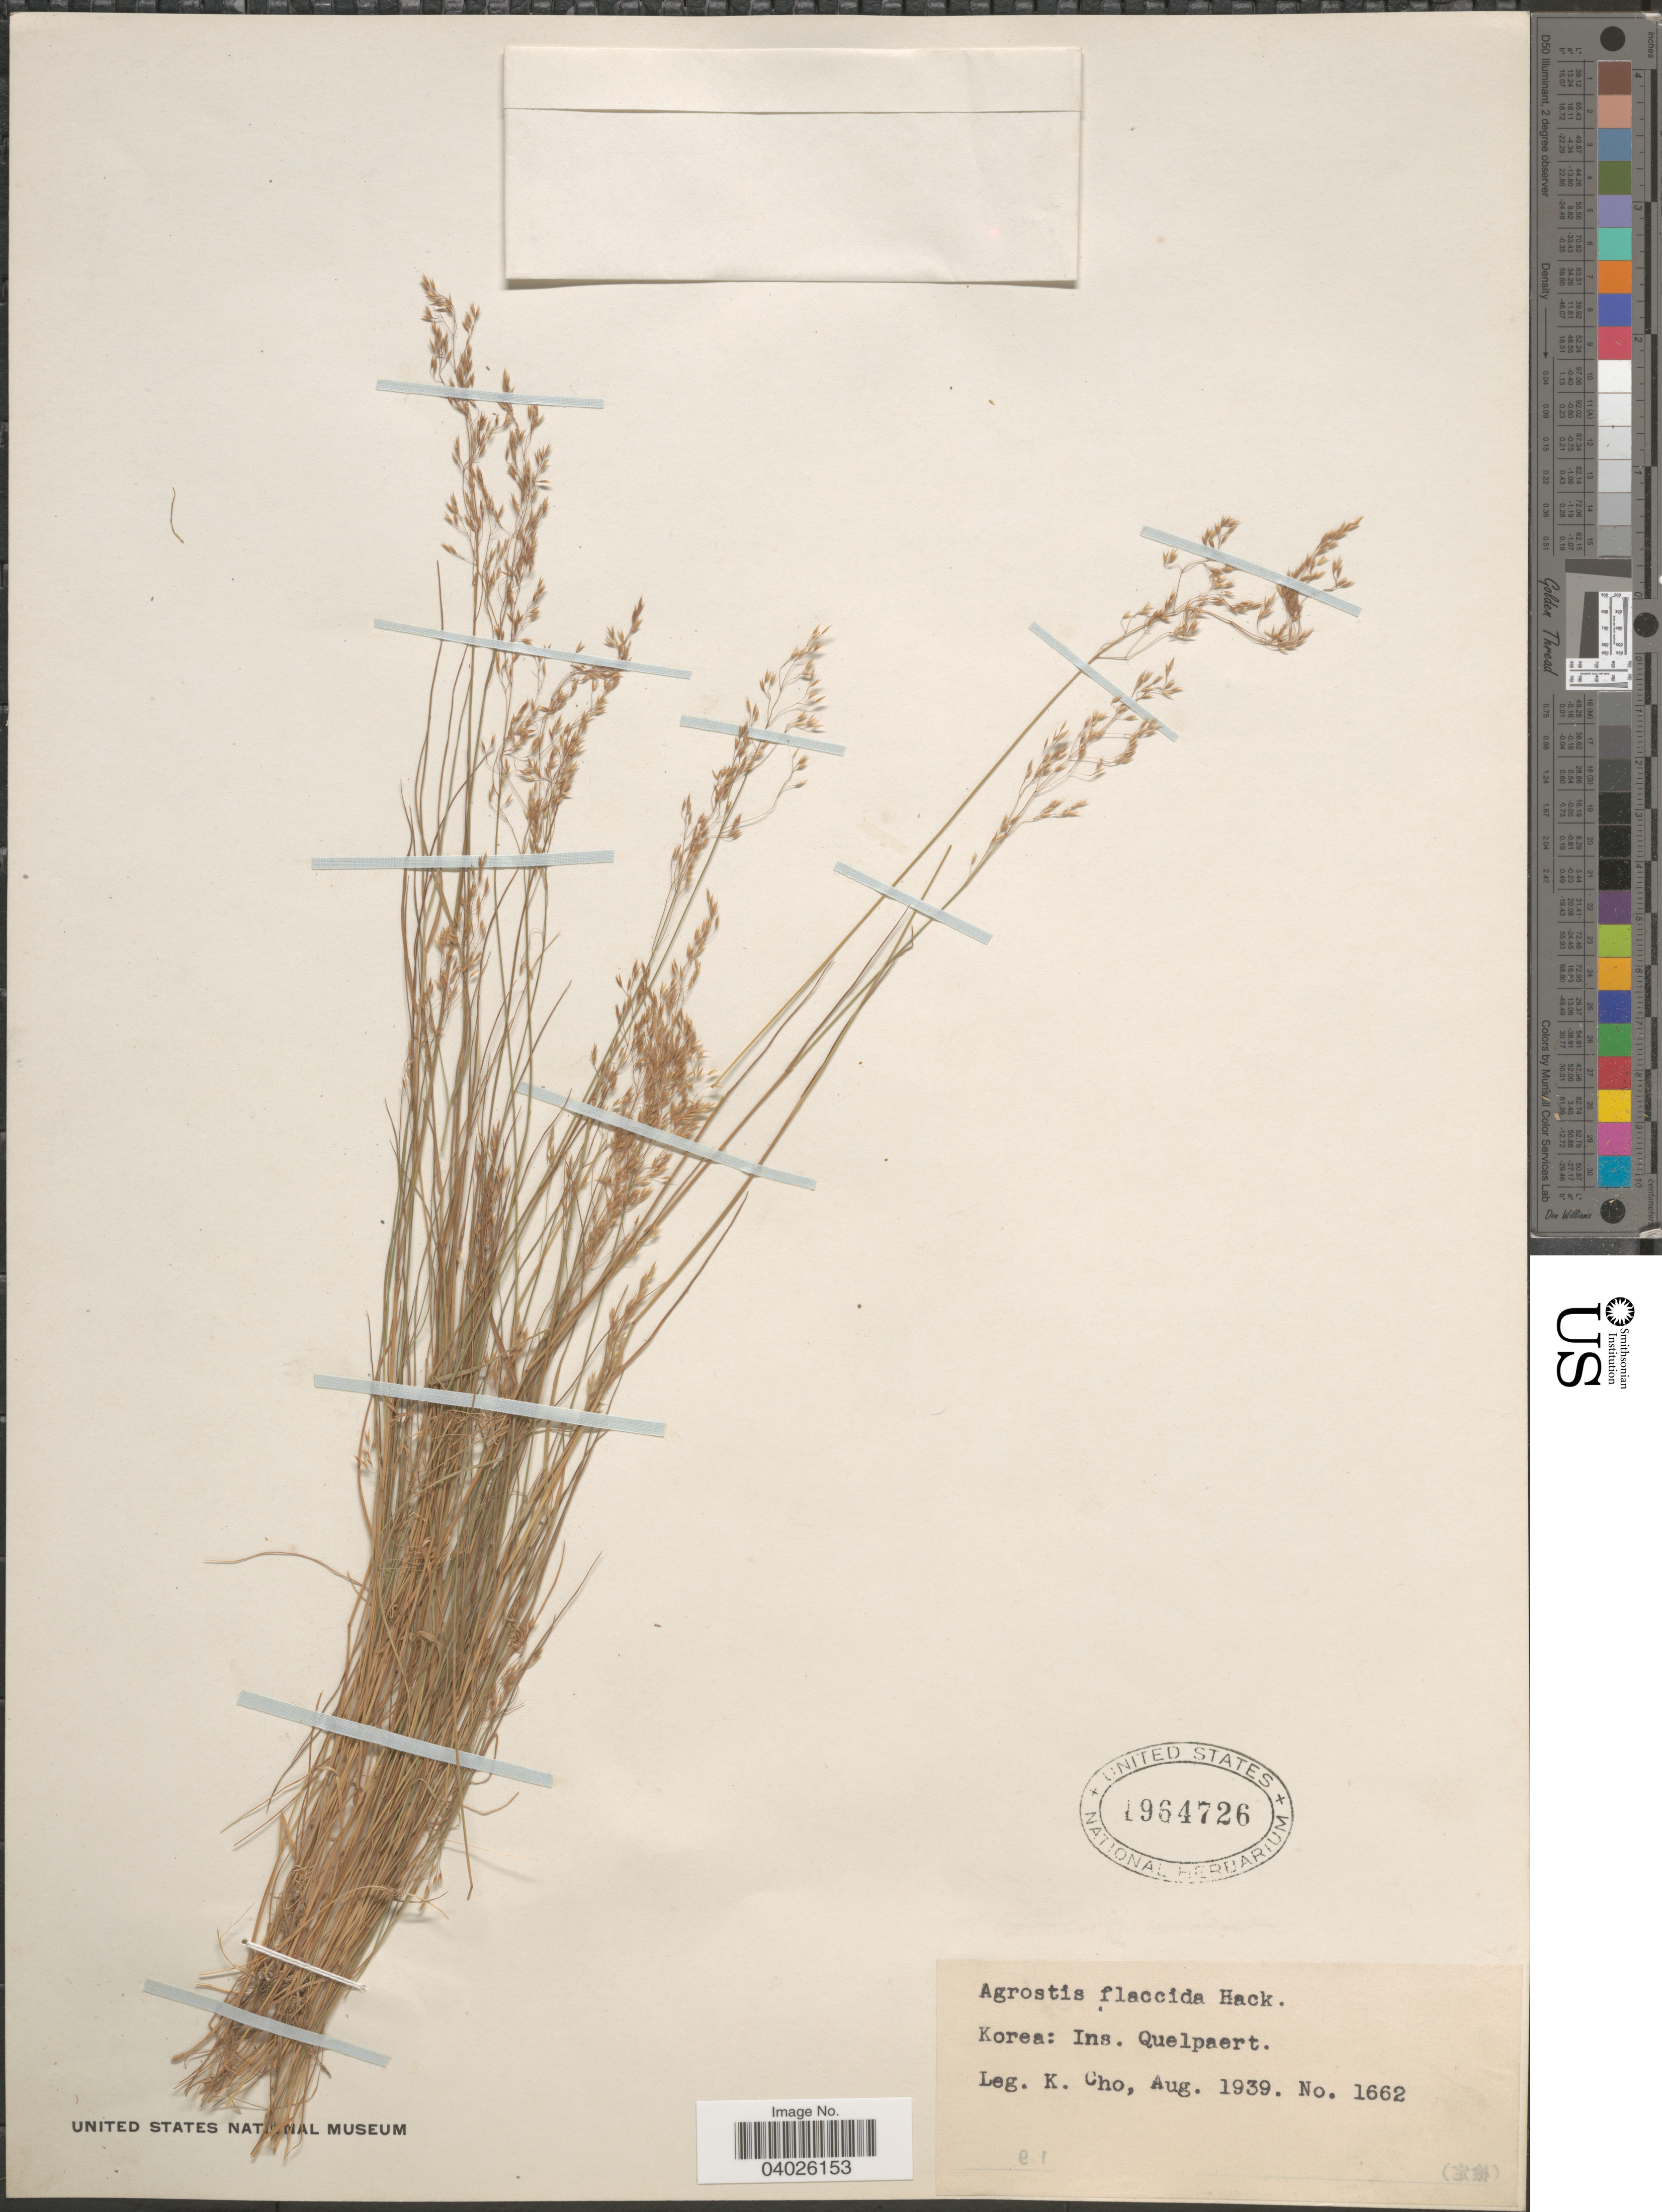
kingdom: Plantae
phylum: Tracheophyta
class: Liliopsida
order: Poales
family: Poaceae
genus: Agrostis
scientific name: Agrostis flaccida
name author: Hack.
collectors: K. Chô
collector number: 1662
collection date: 1939-08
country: South Korea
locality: Ins. Quelpaert.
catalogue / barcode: US 1964726